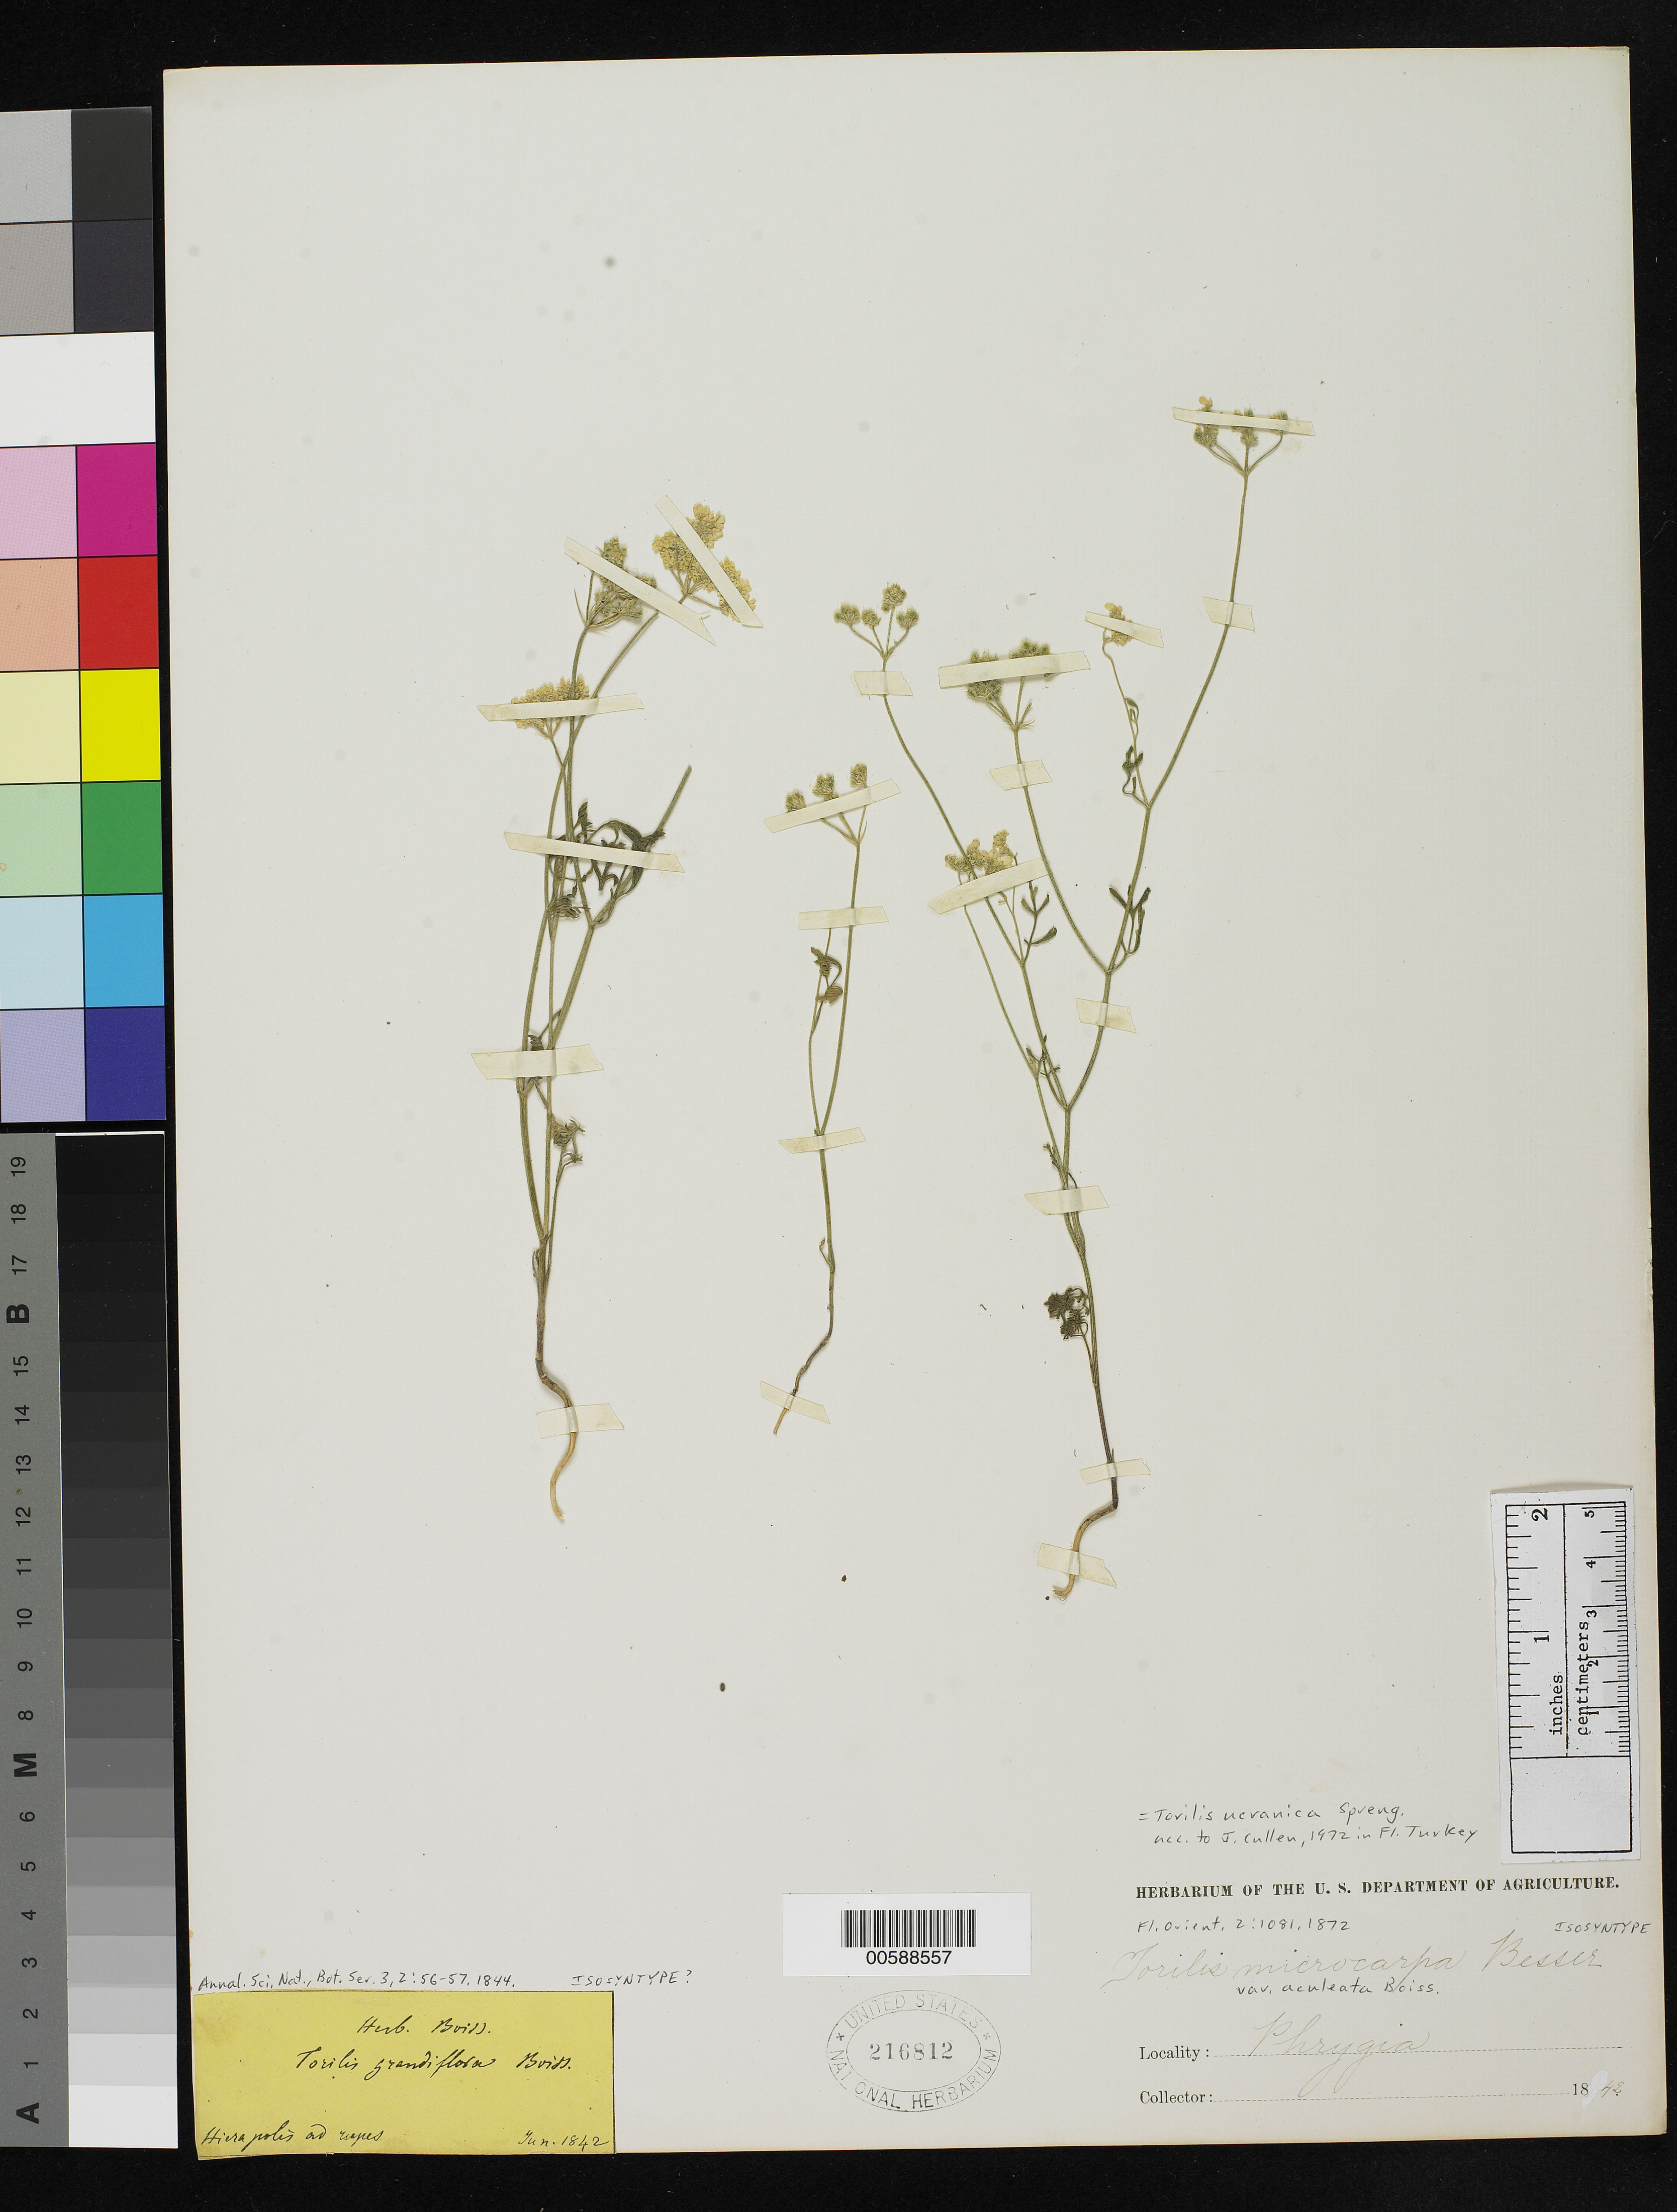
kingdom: Plantae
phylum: Tracheophyta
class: Magnoliopsida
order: Apiales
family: Apiaceae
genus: Torilis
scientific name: Torilis grandiflora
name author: Boiss.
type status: Type Collection; Isosyntype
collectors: P. Boissier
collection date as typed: Jun 1842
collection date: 1842-06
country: Turkey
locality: Hierapolis.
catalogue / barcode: US 216812